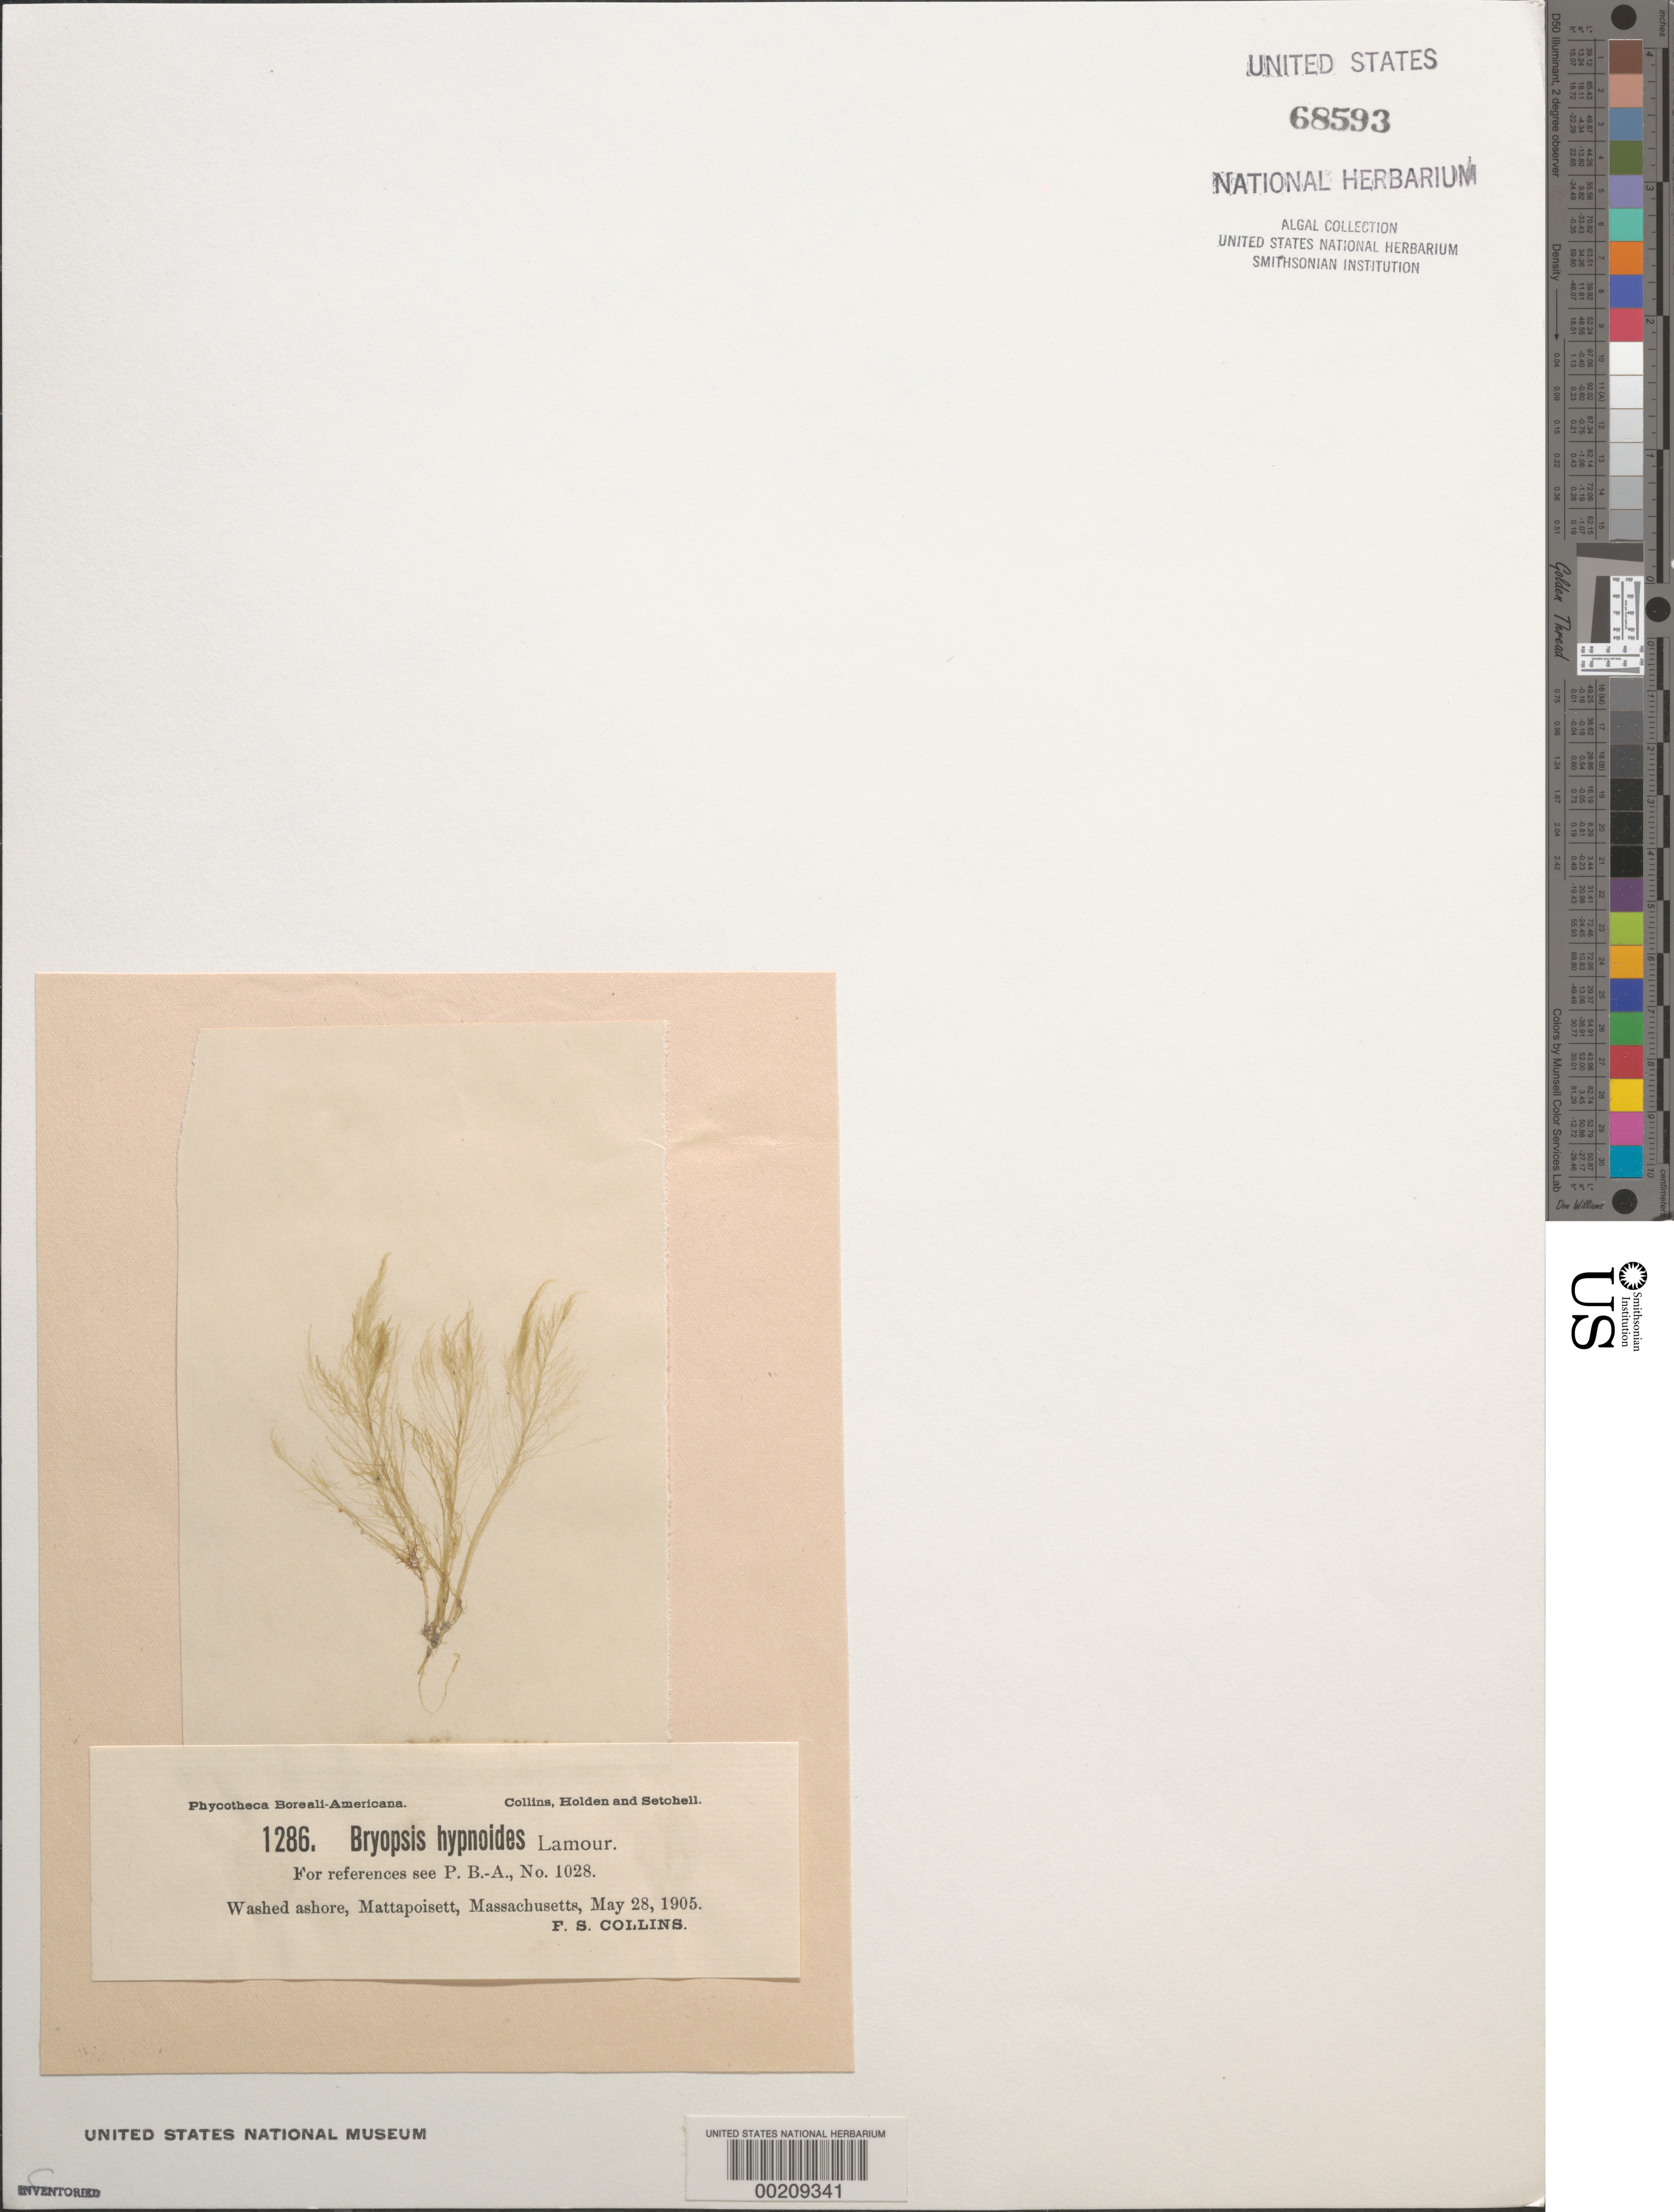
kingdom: Plantae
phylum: Chlorophyta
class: Ulvophyceae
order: Bryopsidales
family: Bryopsidaceae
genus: Bryopsis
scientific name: Bryopsis hypnoides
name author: J.V.Lamouroux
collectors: F. Collins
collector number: PB-A 1286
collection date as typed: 28 May 1905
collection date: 1905-05-28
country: United States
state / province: Massachusetts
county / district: Plymouth County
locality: Mattapoisett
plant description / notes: Collins, Holden & Setchell, Phycotheca Boreali-Americana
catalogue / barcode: US 68593